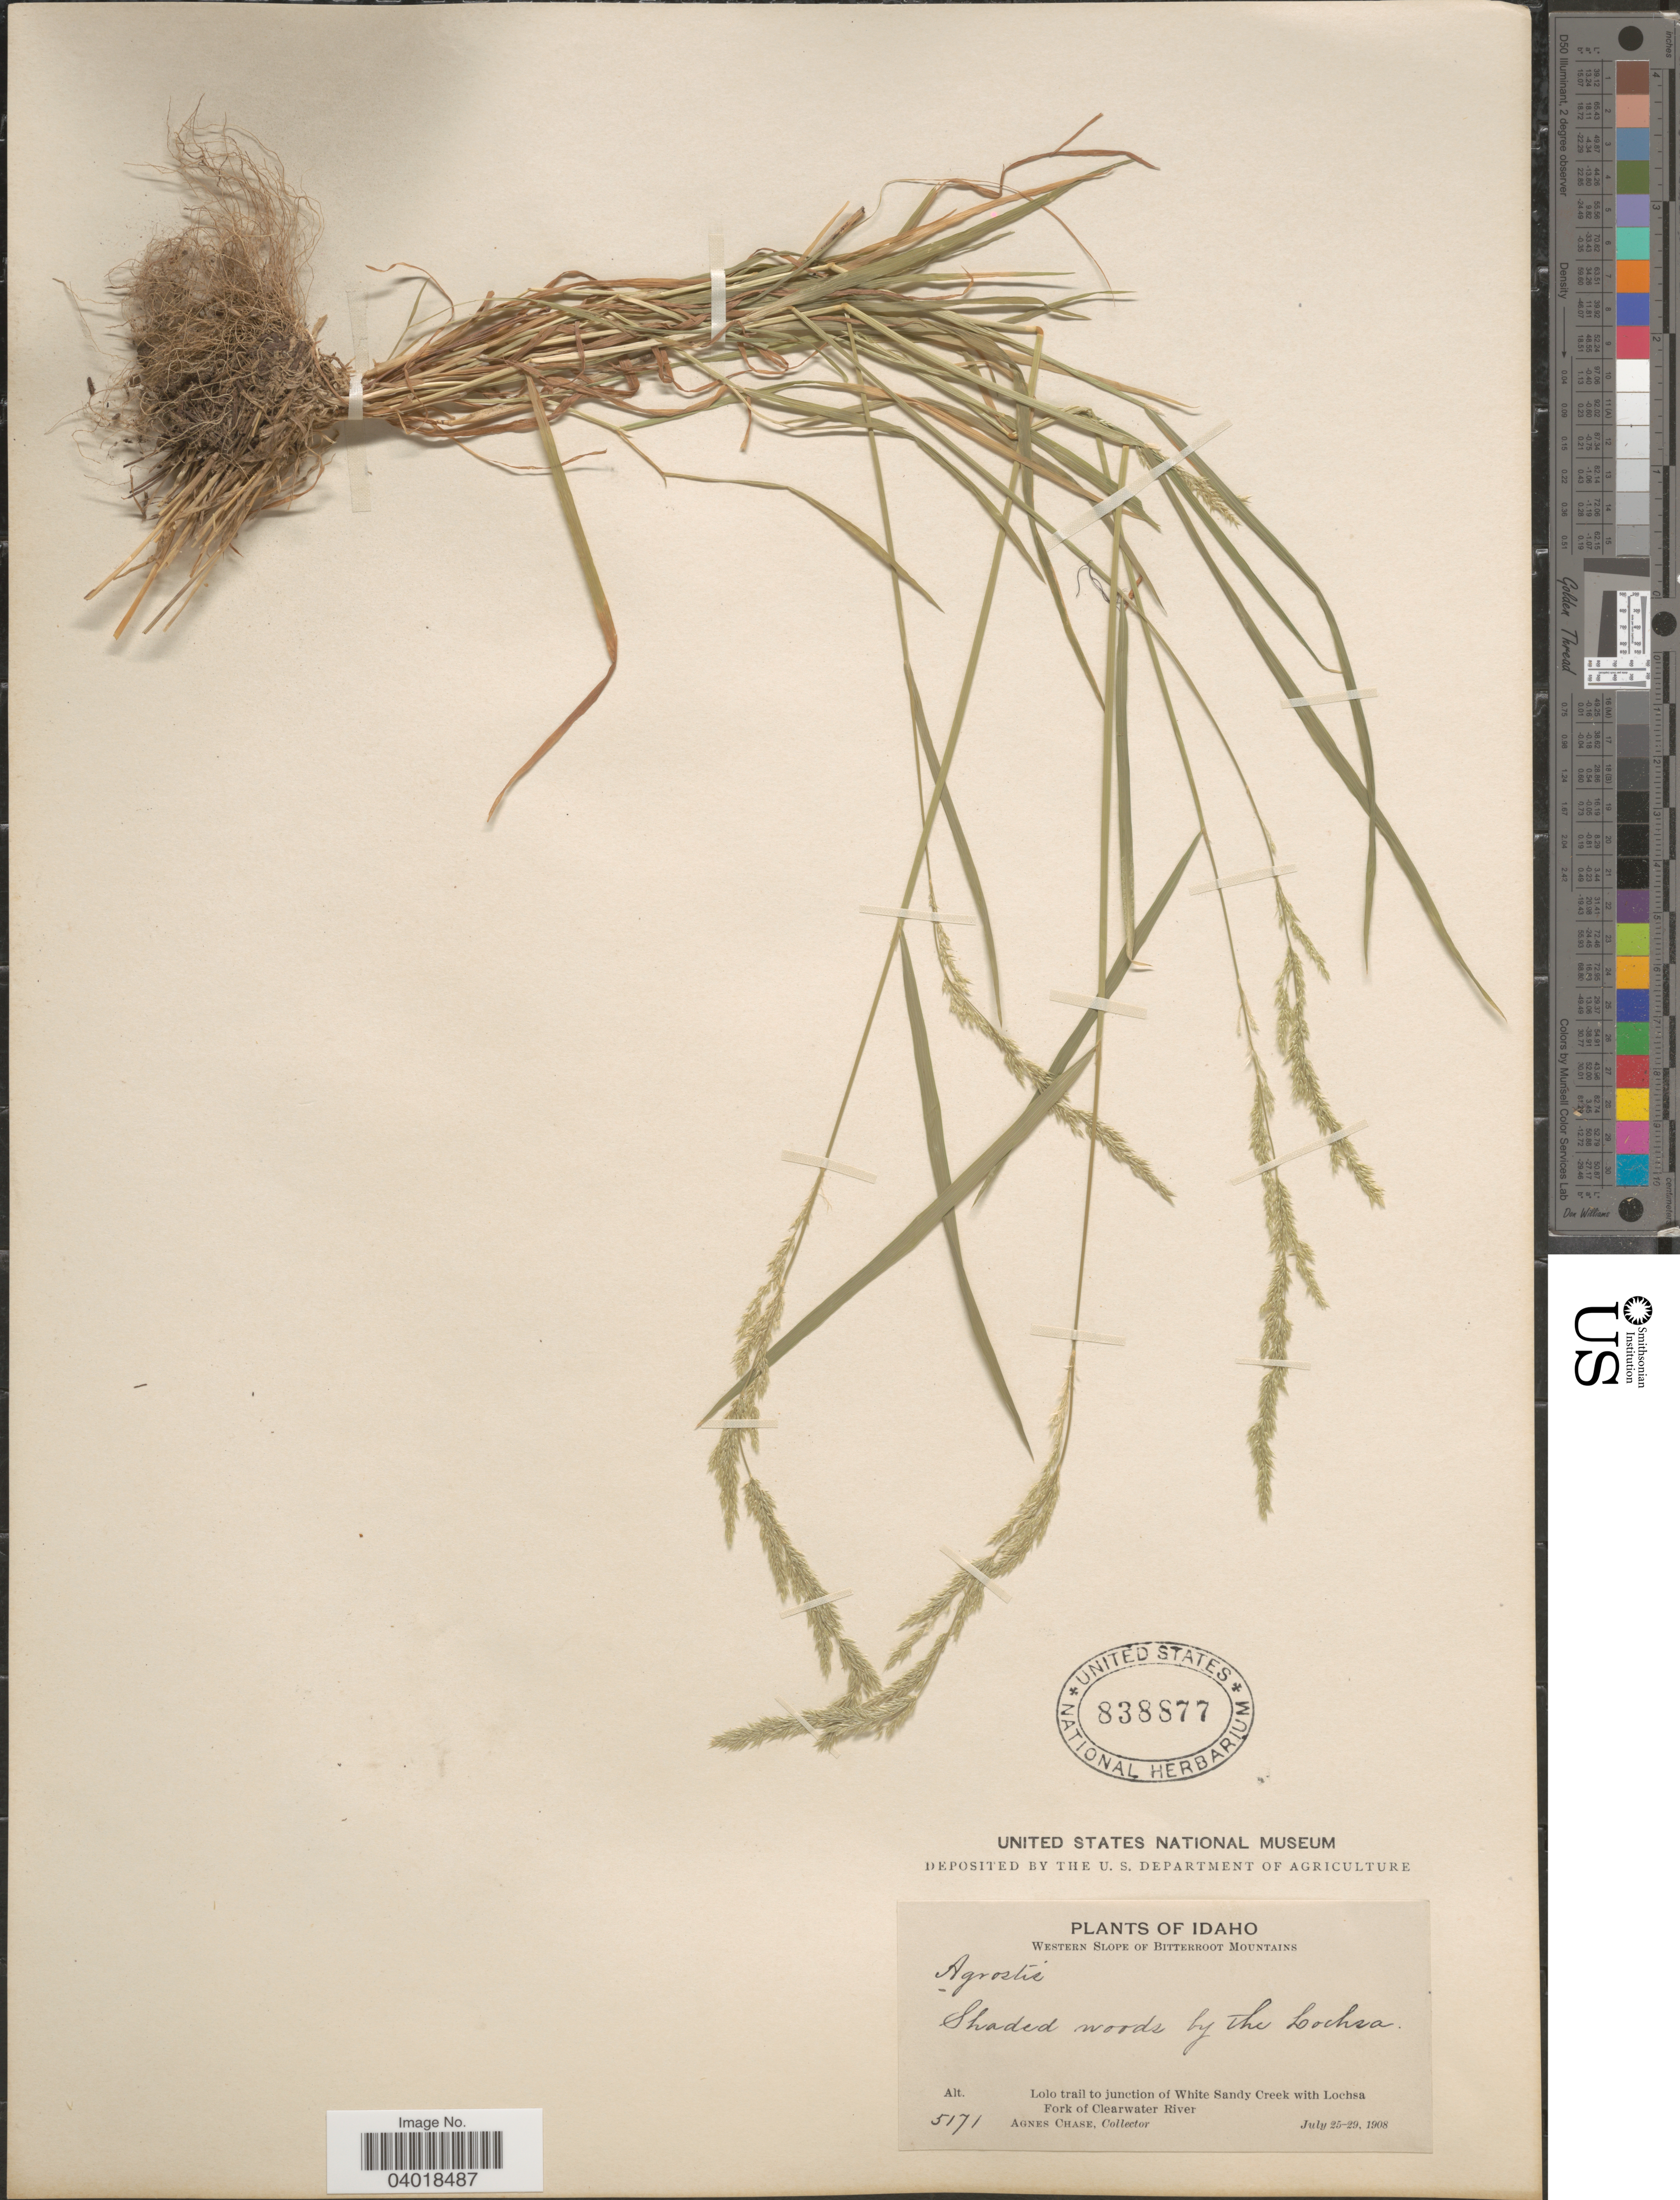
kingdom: Plantae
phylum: Tracheophyta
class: Liliopsida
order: Poales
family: Poaceae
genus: Agrostis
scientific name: Agrostis exarata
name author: Trin.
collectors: A. Chase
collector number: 5171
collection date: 1908-07-25/1908-07-29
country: United States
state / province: Idaho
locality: Shaded woods by the Lochsa. Western Slope of Bitterroot Mountains. Lolo trail to junction of White Sandy Creek with Lochsa Fork of Clearwater River.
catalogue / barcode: US 838877